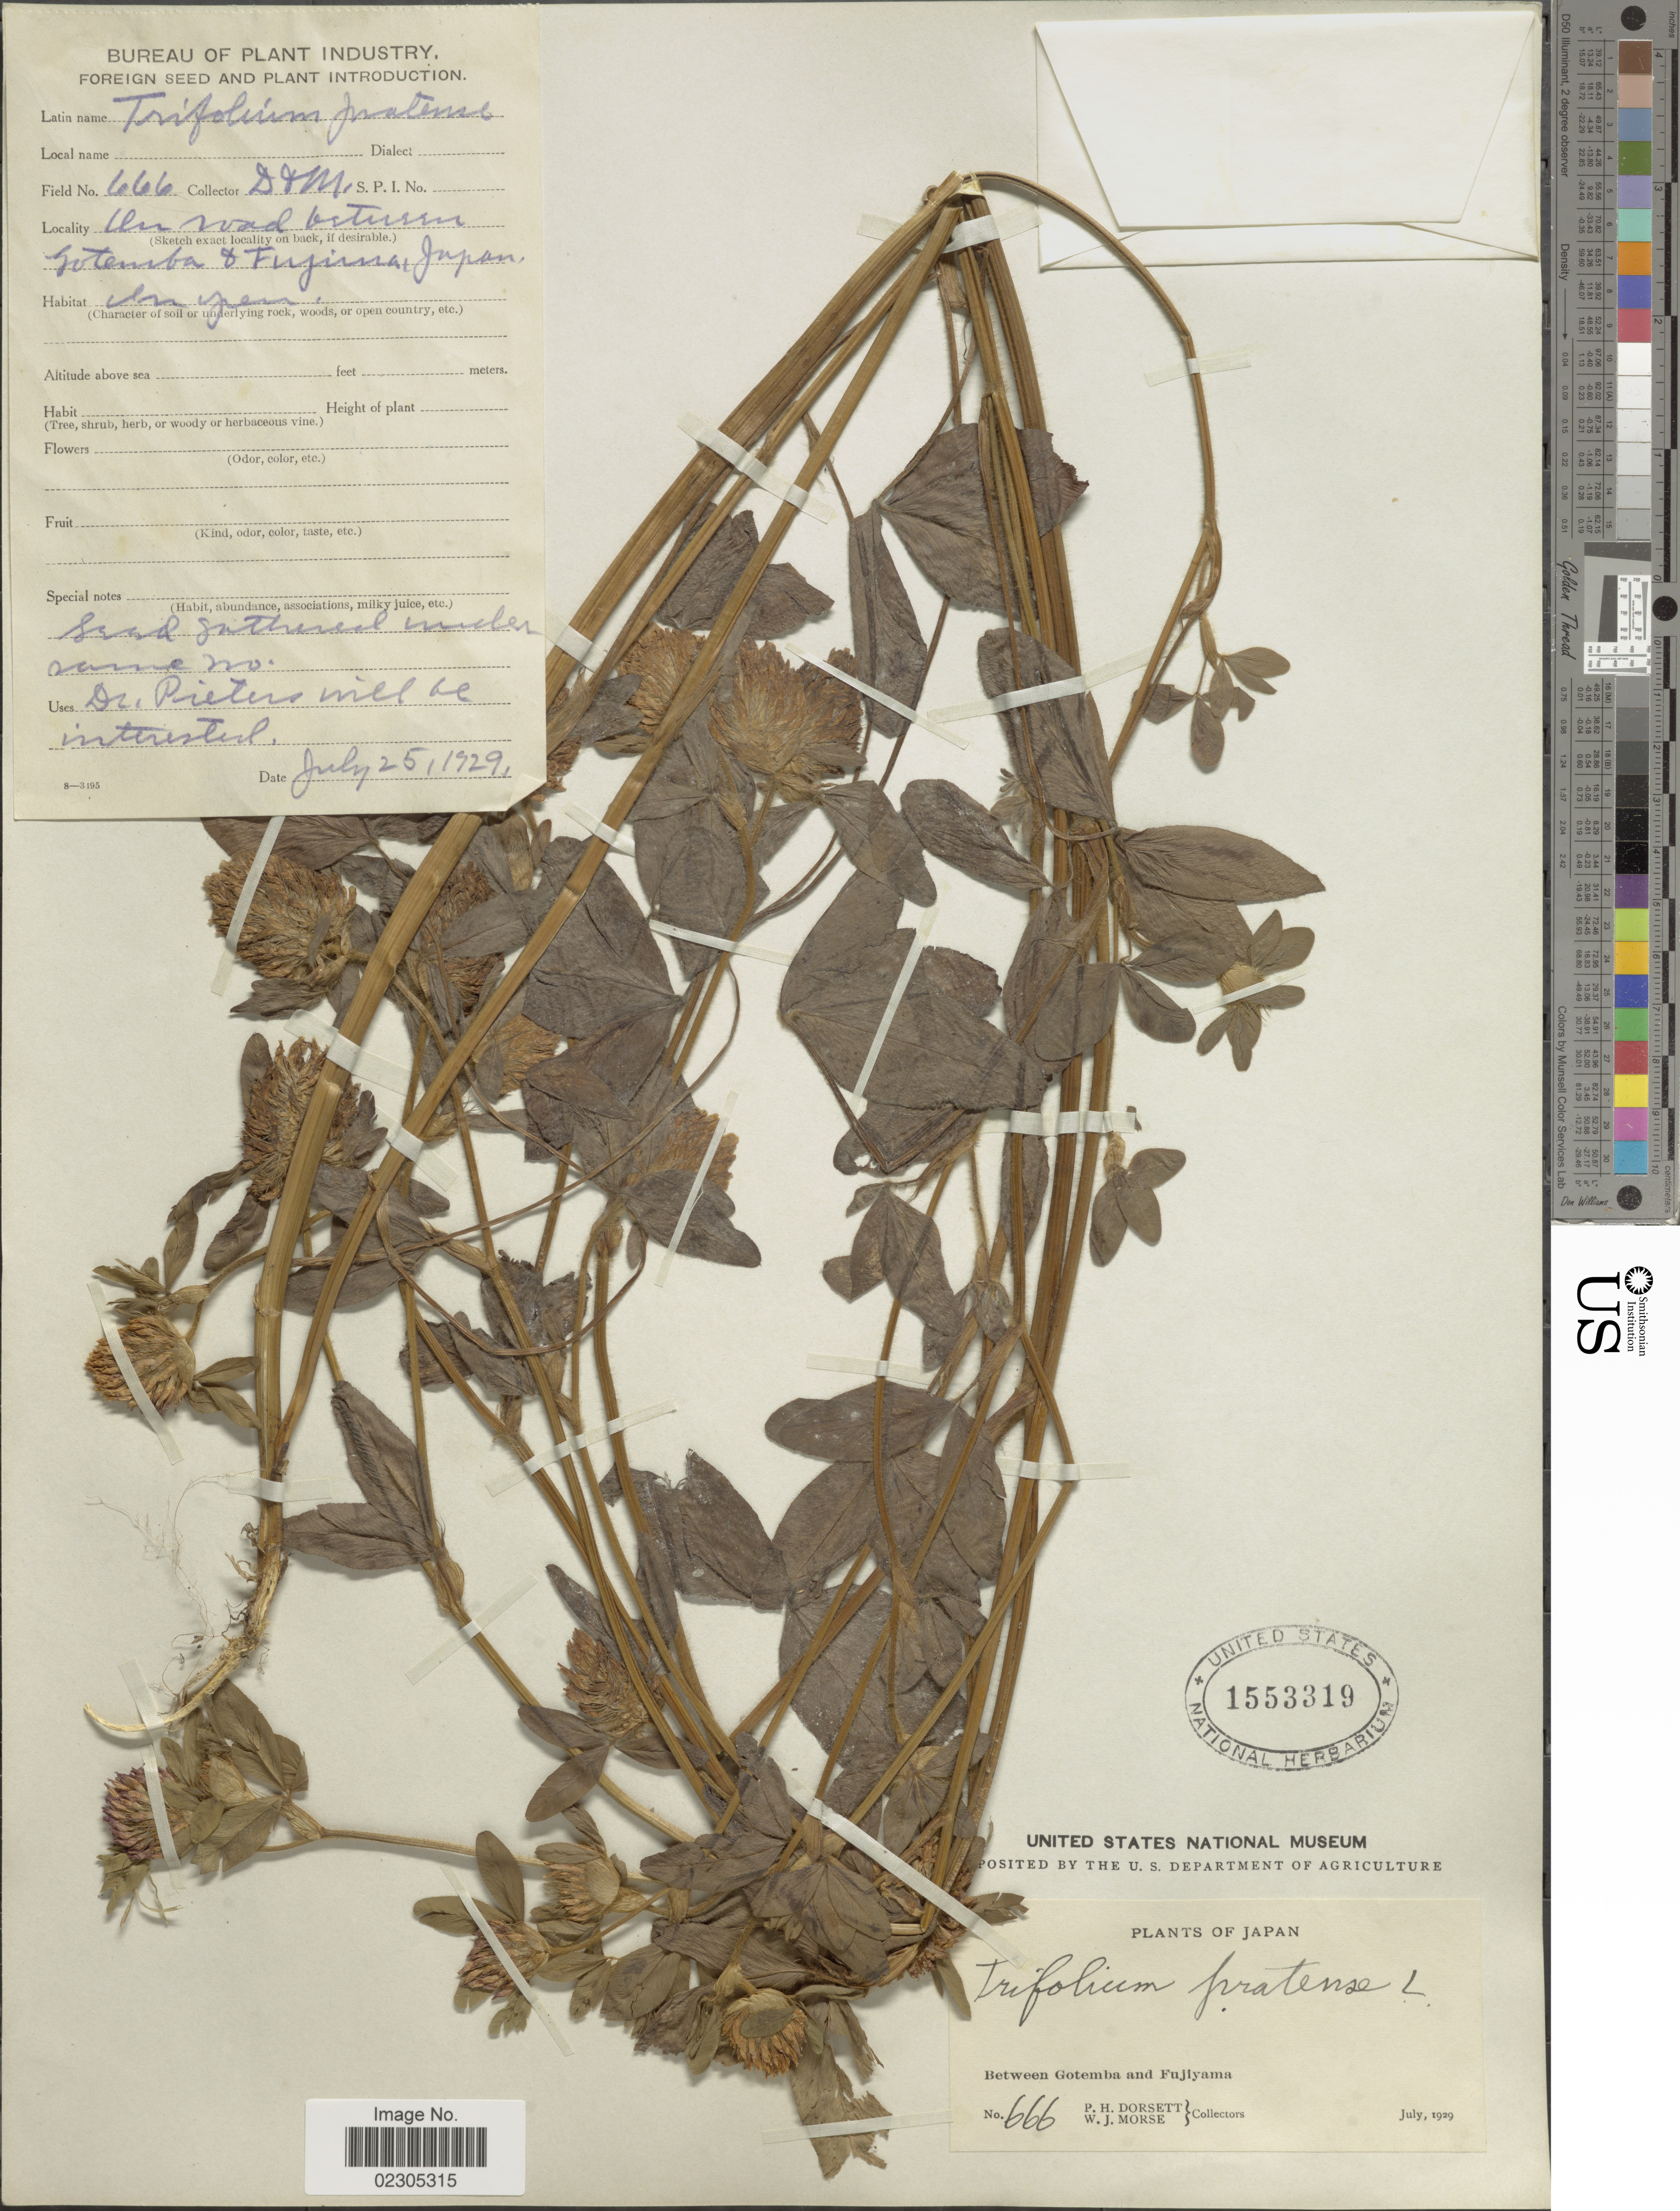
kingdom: Plantae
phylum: Tracheophyta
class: Magnoliopsida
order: Fabales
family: Fabaceae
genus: Trifolium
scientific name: Trifolium pratense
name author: L.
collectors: P. H. Dorsett & W. J. Morse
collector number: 666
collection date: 1929-07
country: Japan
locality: Between Gotemba and Fujiyama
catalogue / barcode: US 1553319